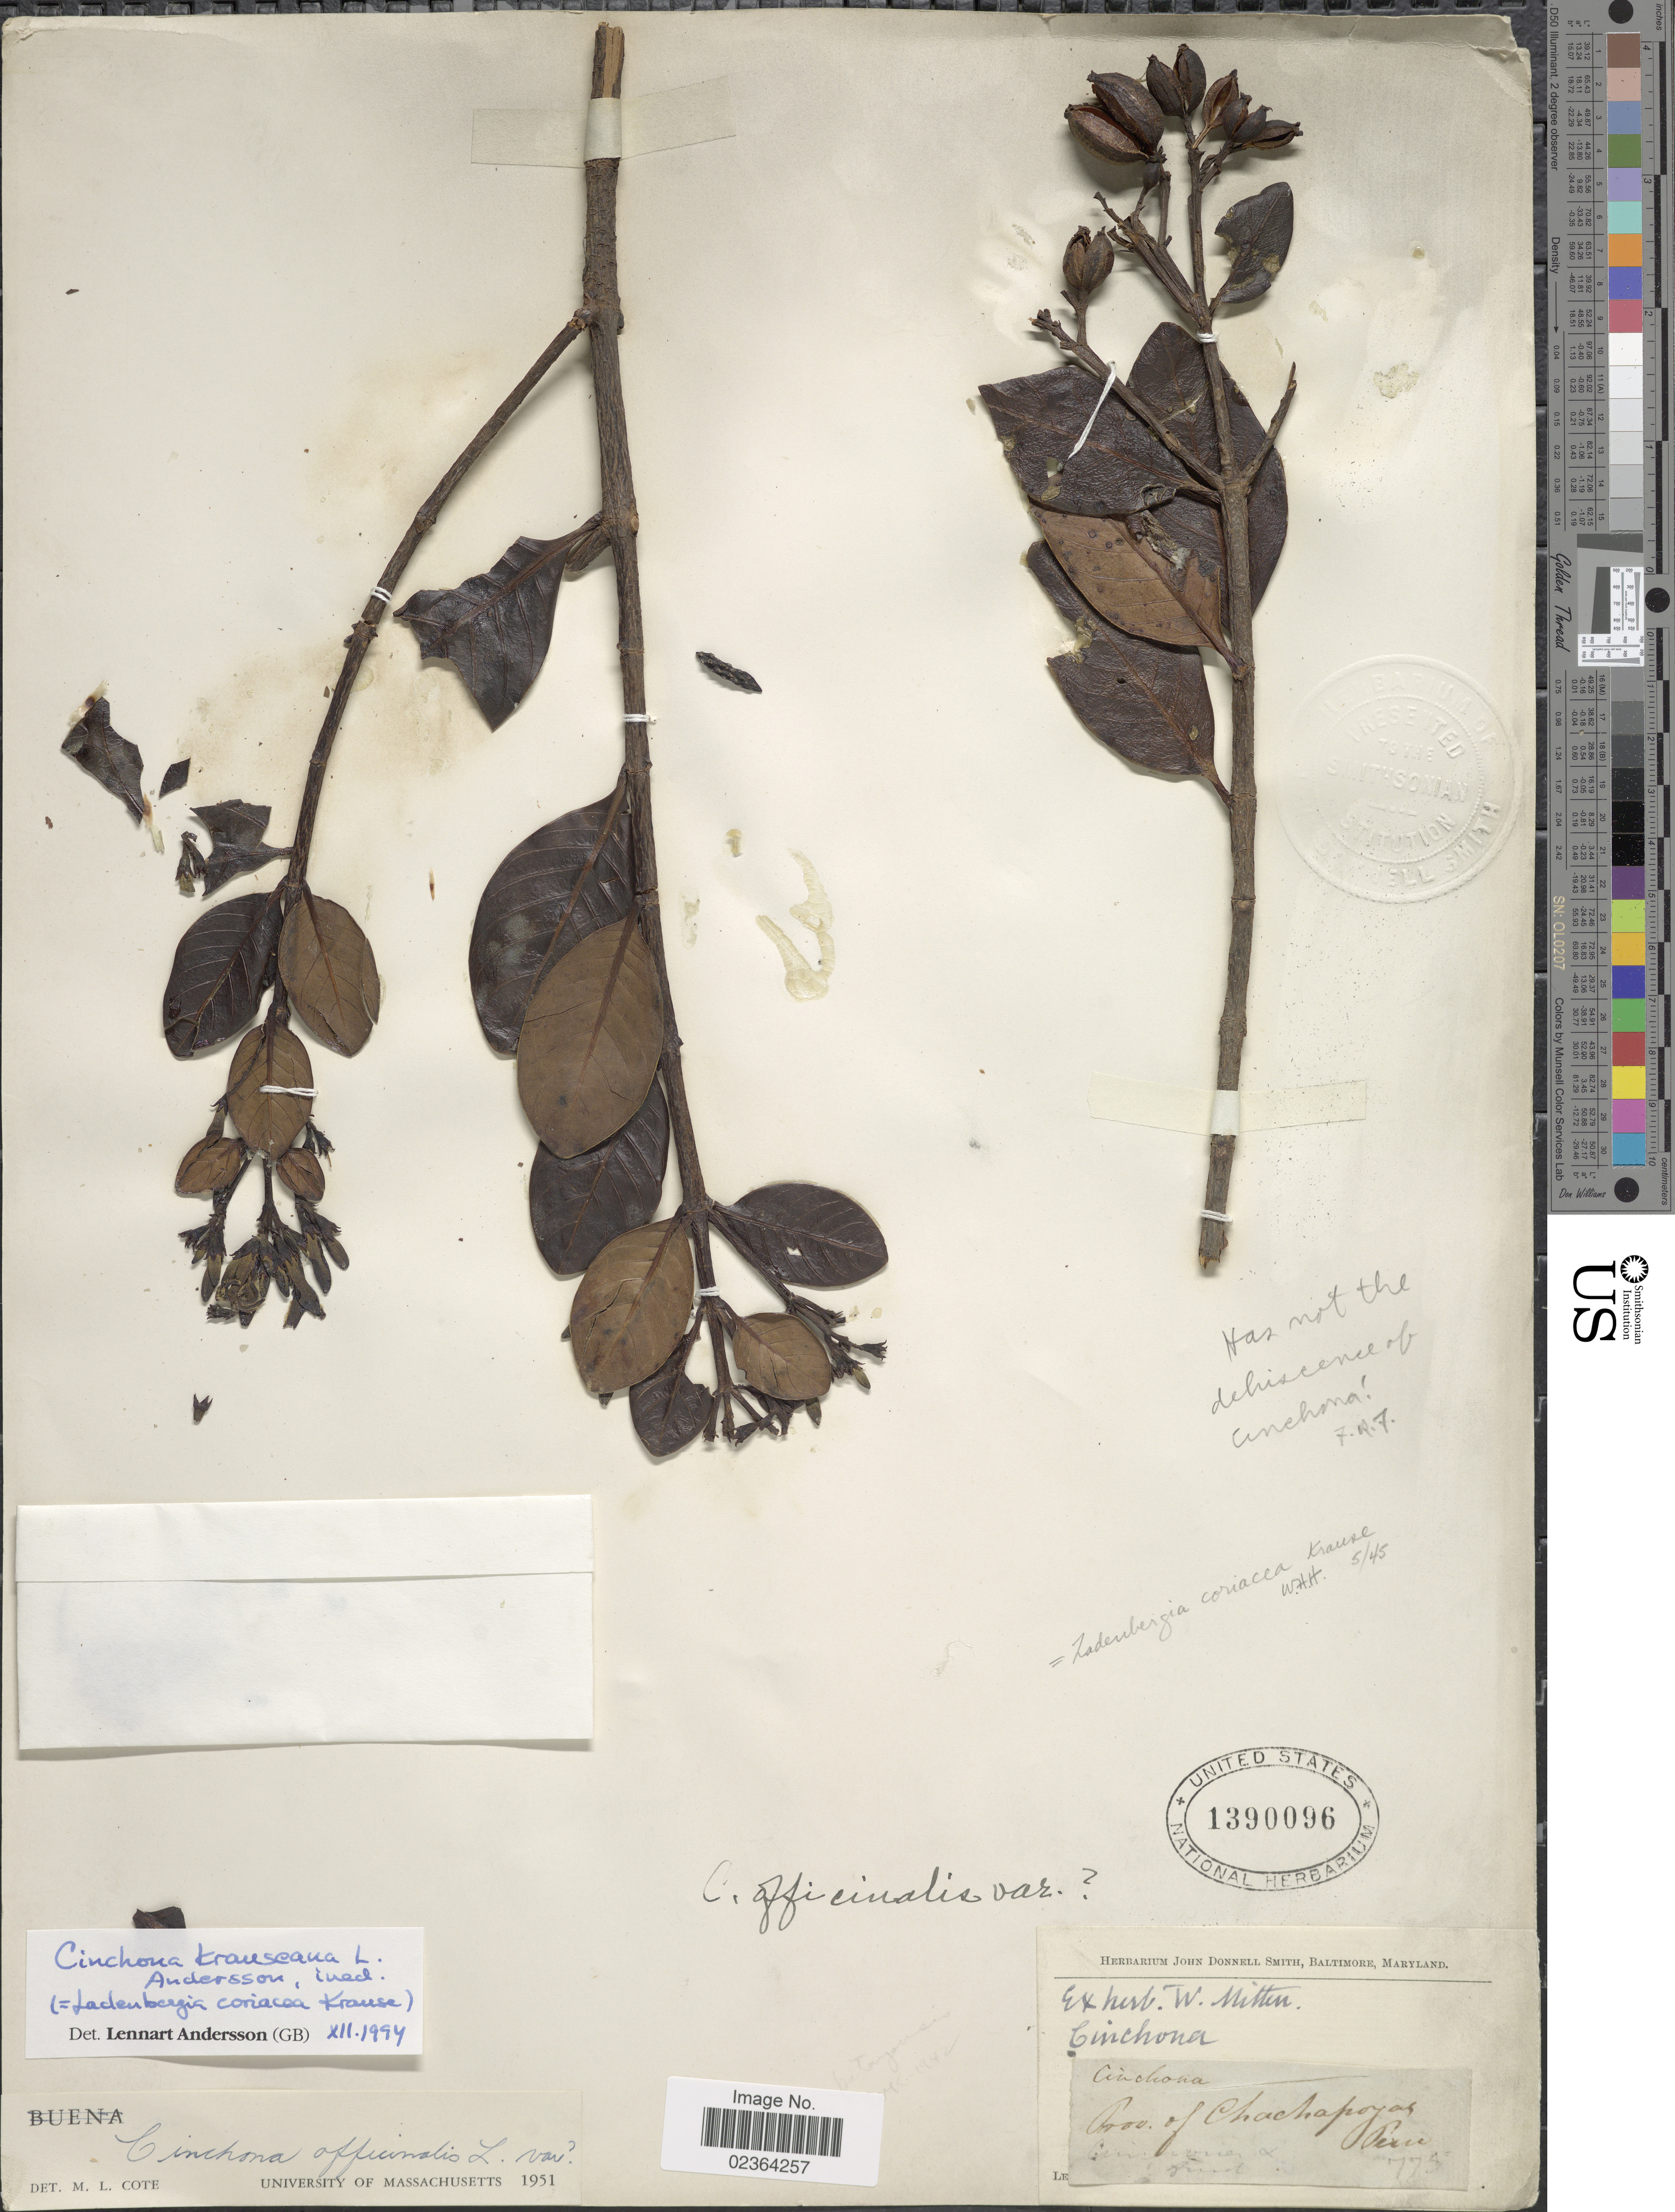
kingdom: Plantae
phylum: Tracheophyta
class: Magnoliopsida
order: Gentianales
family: Rubiaceae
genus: Cinchona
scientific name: Cinchona krauseana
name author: L. Andersson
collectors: ex herb. W. Mitten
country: Peru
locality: Prov. of Chachapoyas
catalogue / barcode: US 1390096